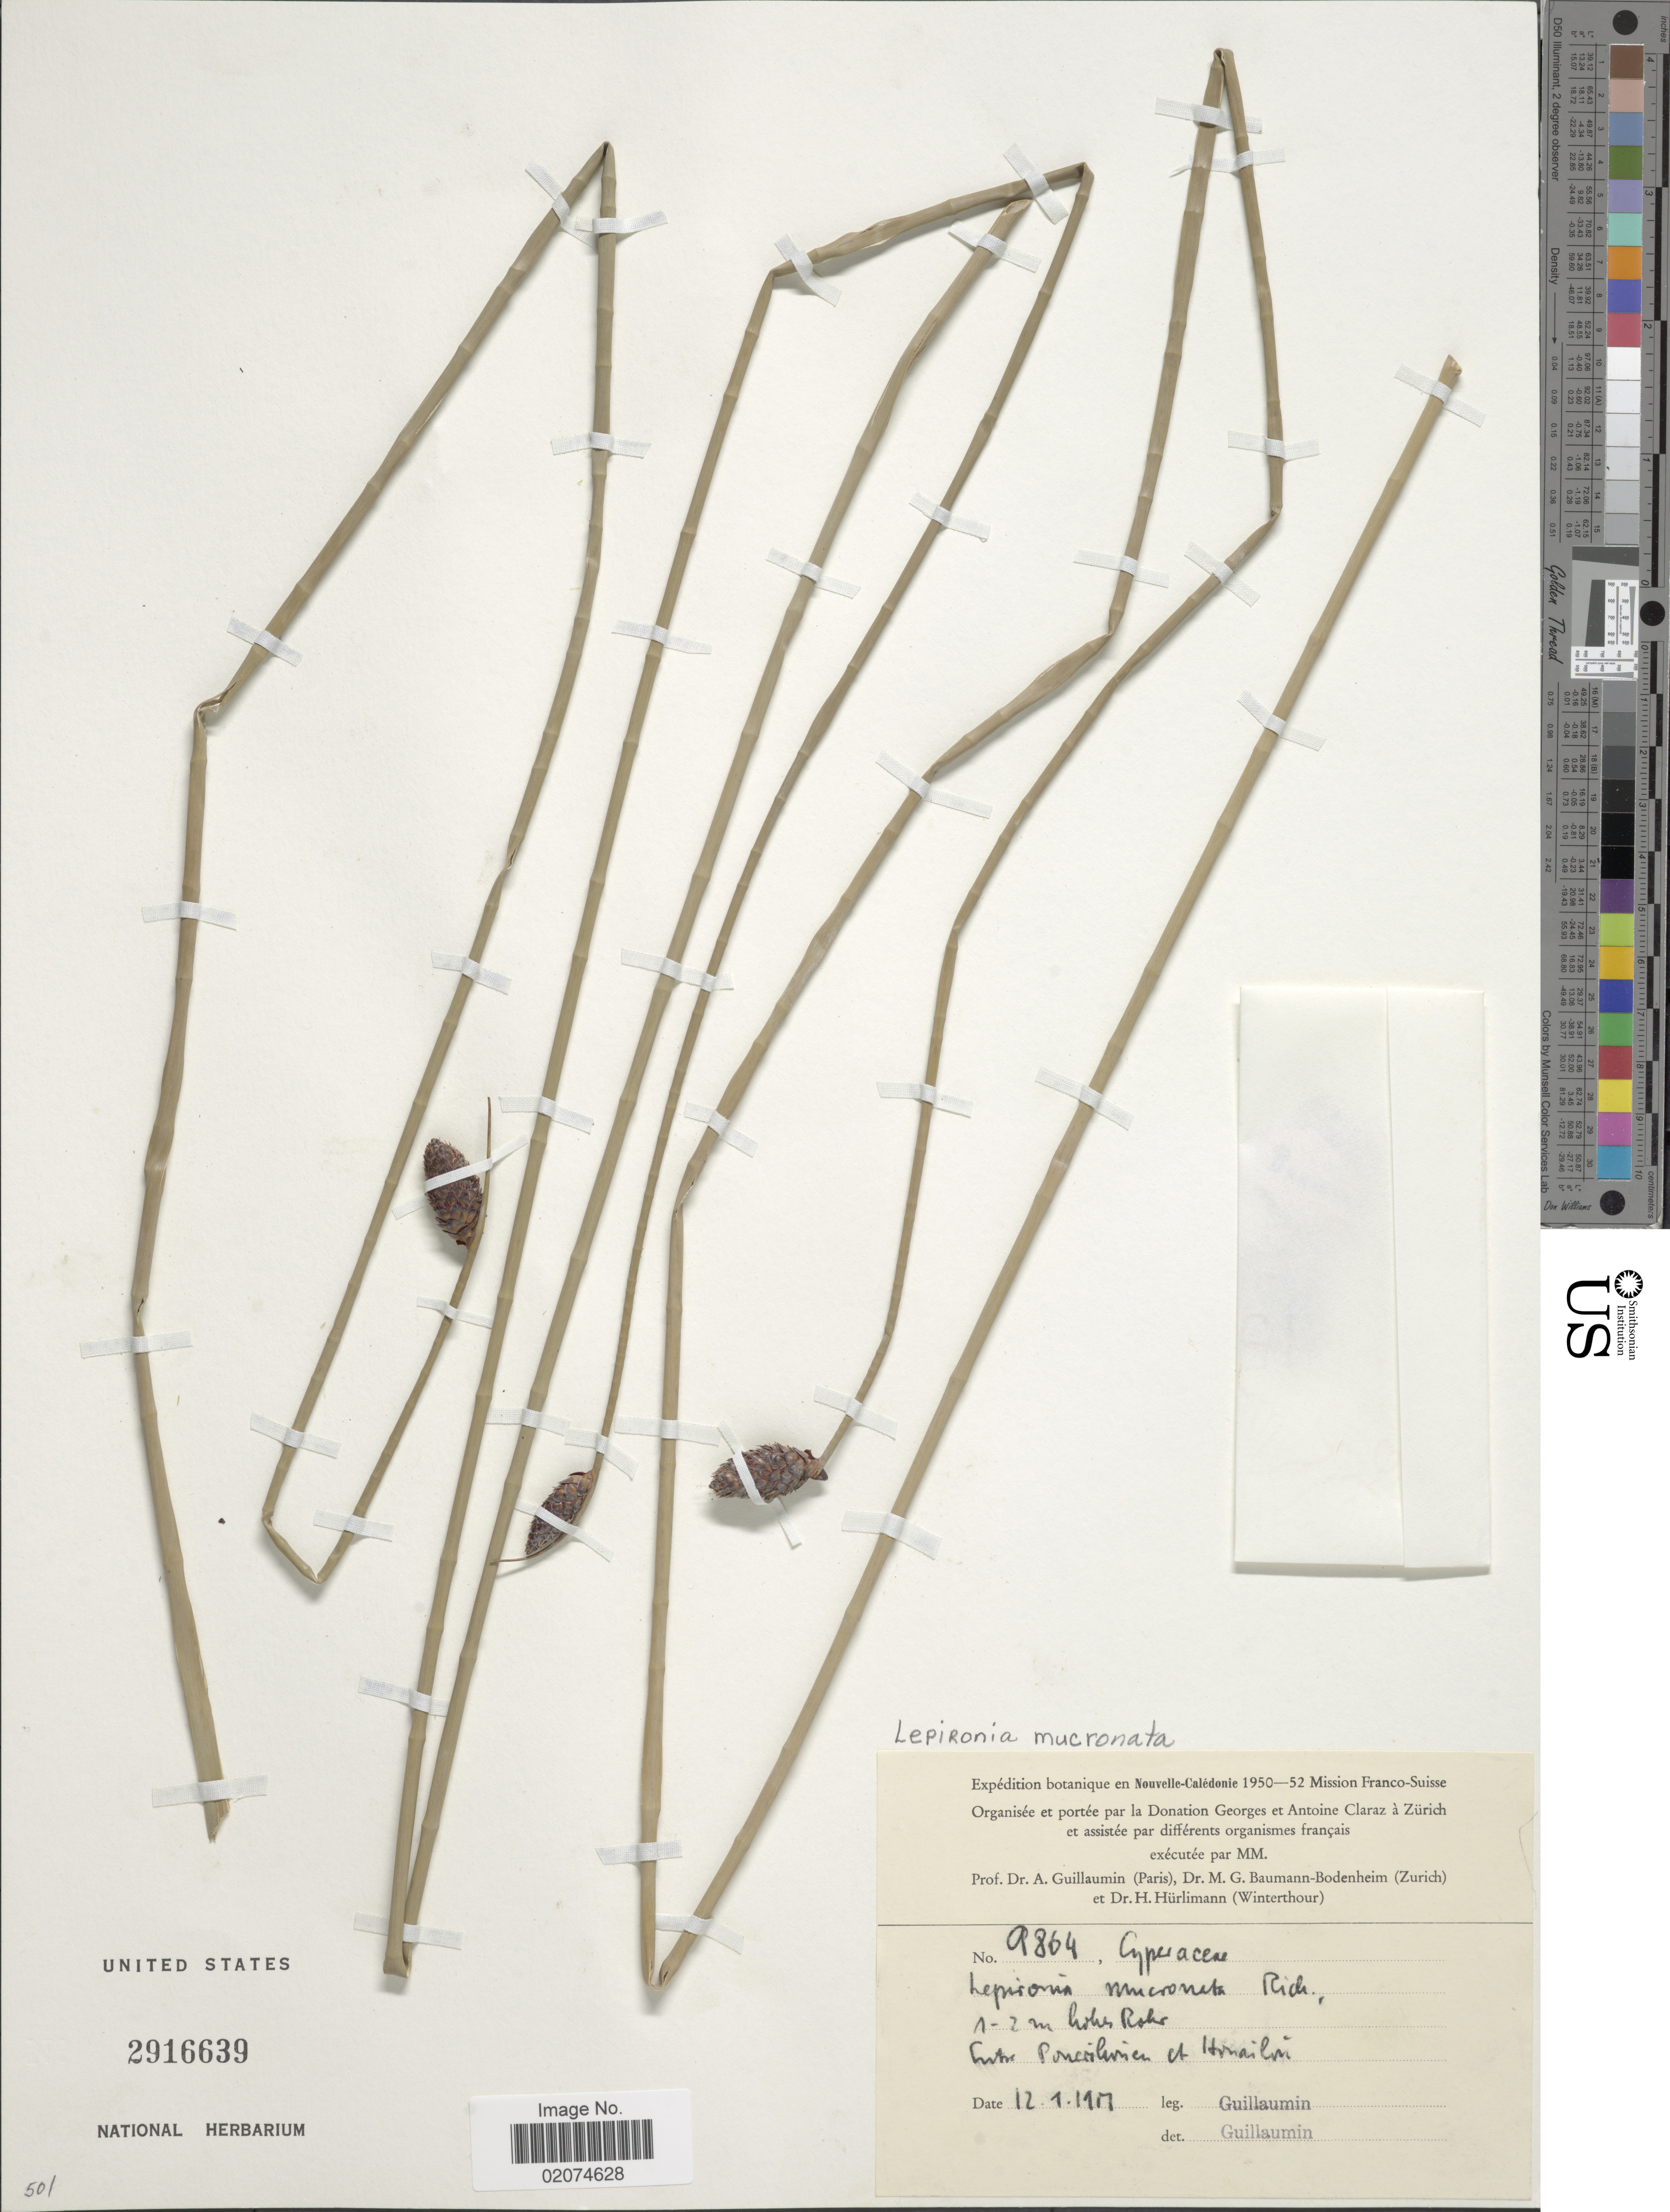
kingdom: Plantae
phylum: Tracheophyta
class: Liliopsida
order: Poales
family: Cyperaceae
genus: Lepironia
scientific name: Lepironia articulata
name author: (Retz.) Domin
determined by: Raynal, J.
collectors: A. Guillaumin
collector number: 9864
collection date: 1907-01-12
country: New Caledonia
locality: Nouvelle-Caledonie. Lohes [interpreted] Rohr [interpreted]. L [illegible text] Pon [illegible text] et H [illegible text]lai [interpreted].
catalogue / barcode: US 2916639